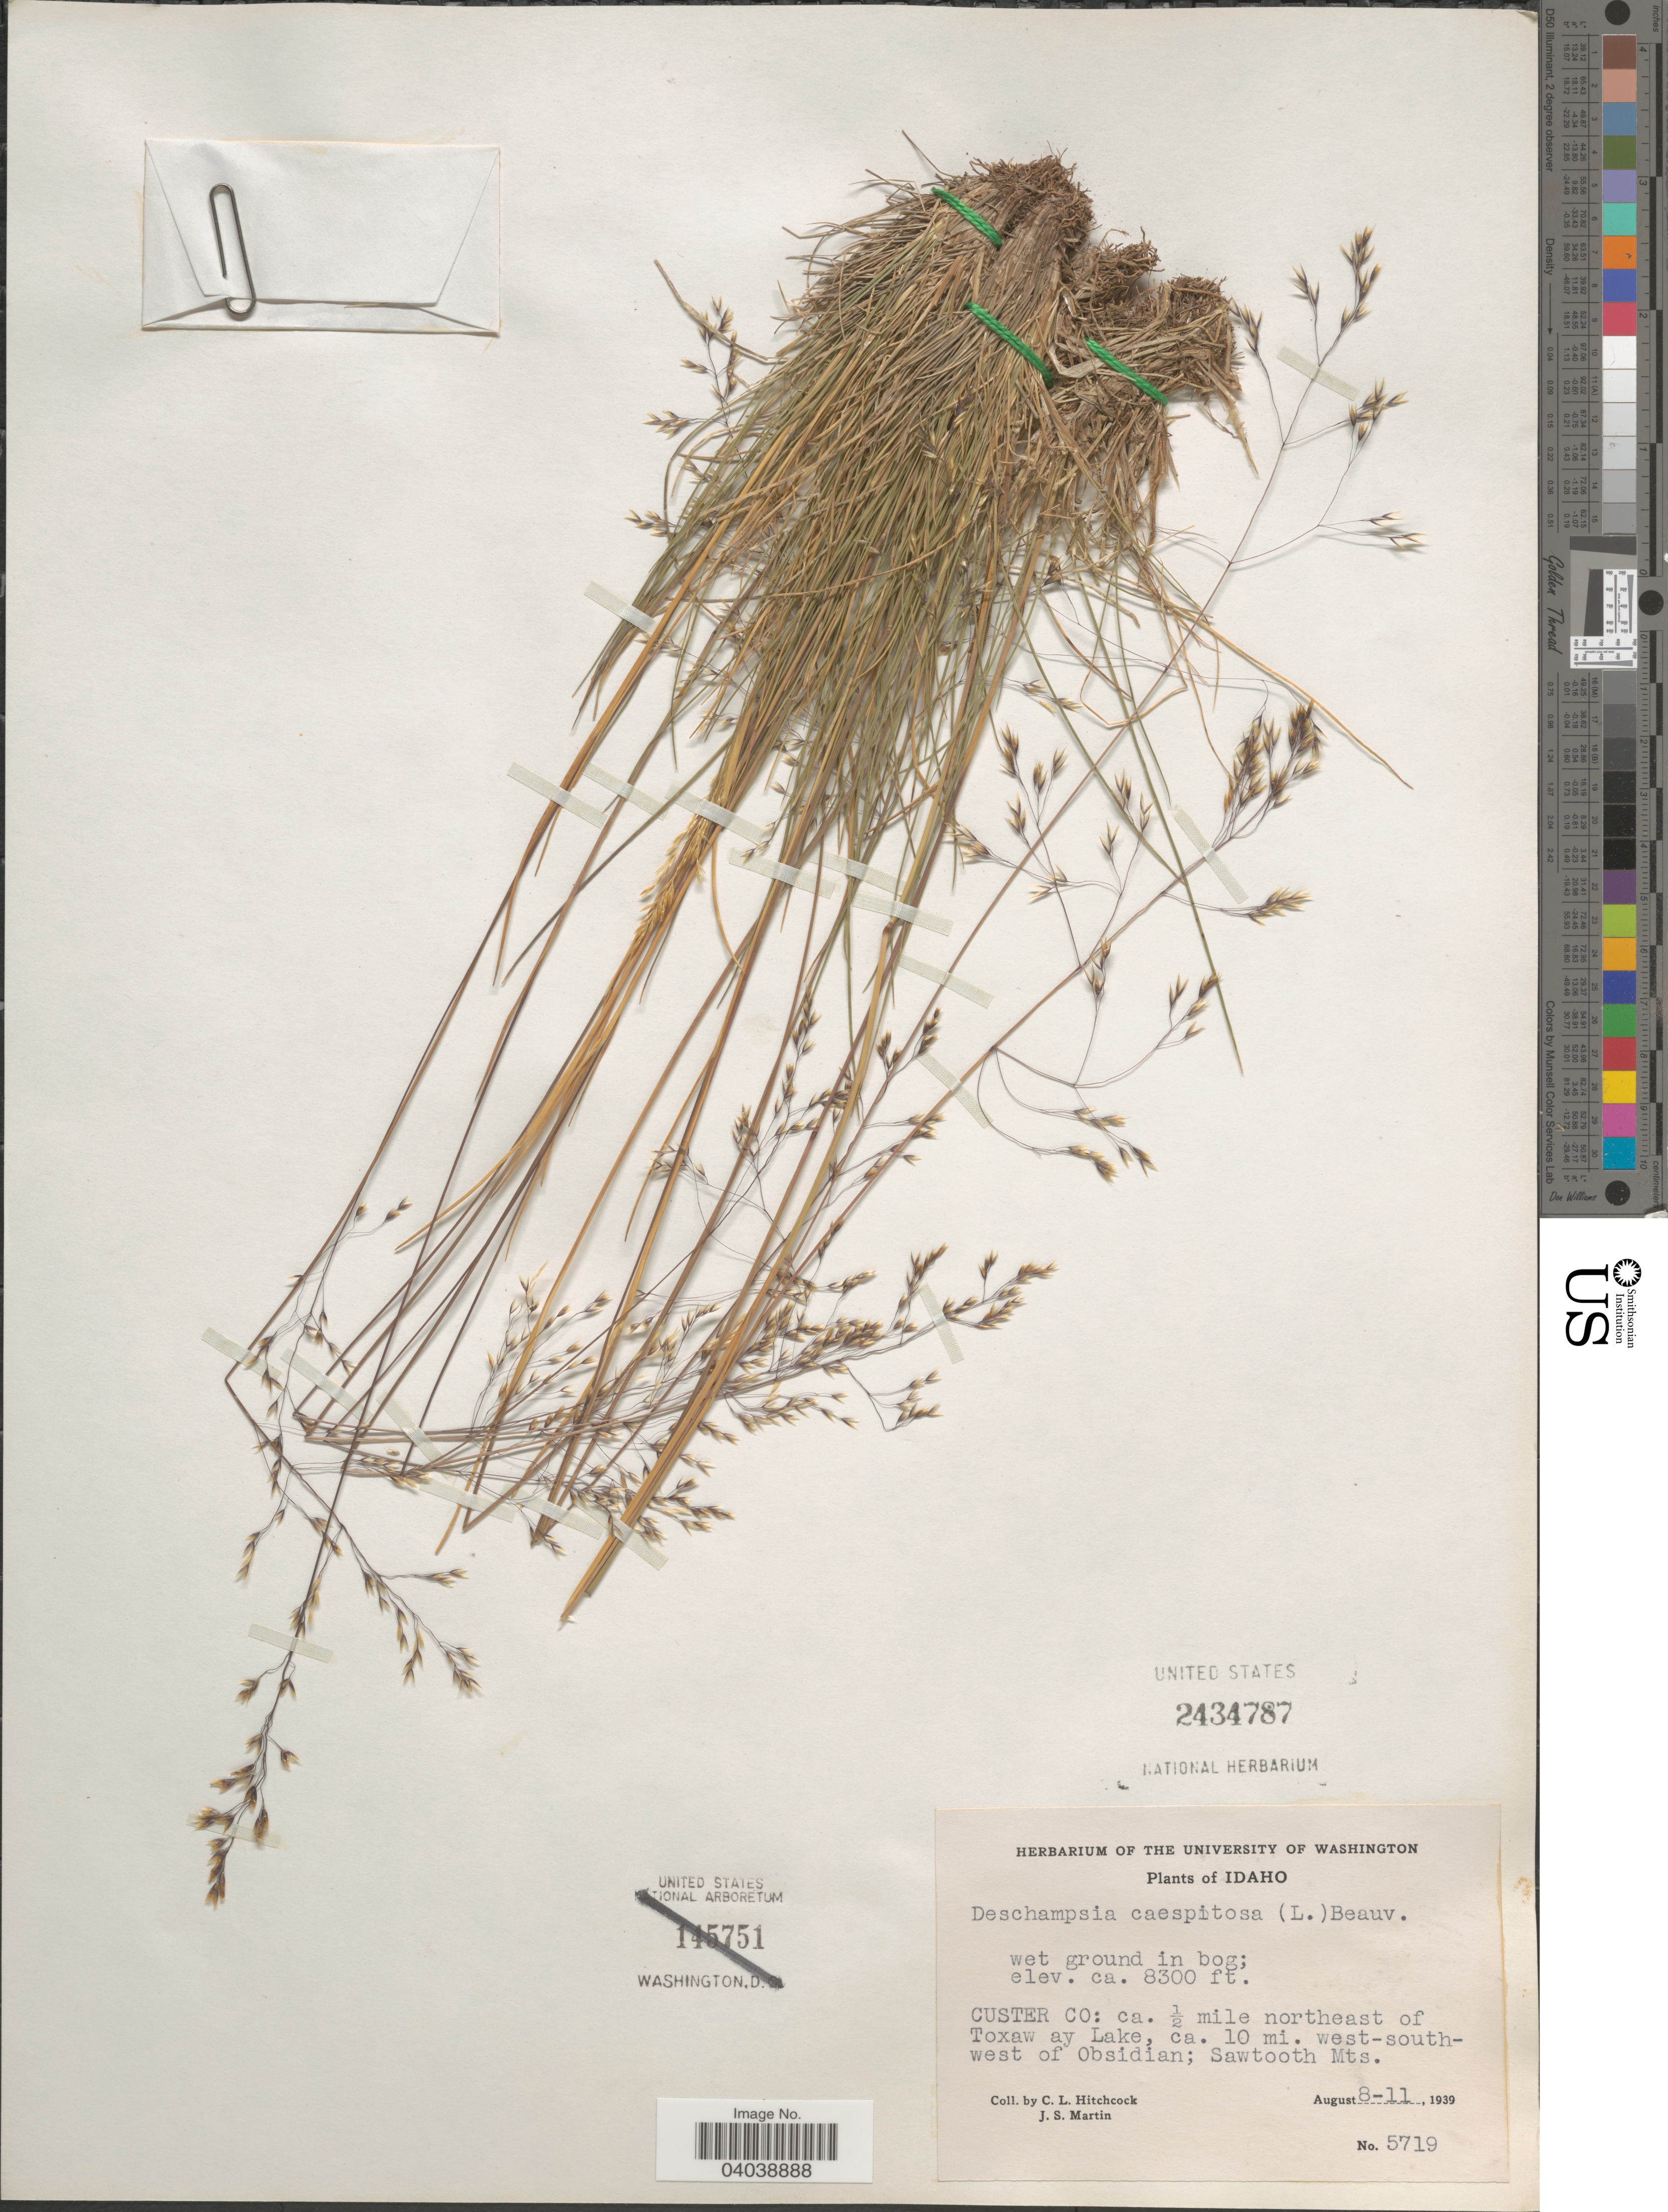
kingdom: Plantae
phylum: Tracheophyta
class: Liliopsida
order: Poales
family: Poaceae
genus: Deschampsia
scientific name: Deschampsia cespitosa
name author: (L.) P. Beauv.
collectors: C. L. Hitchcock & J. S. Martin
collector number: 5719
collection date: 1939-08-08/1939-08-11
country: United States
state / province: Idaho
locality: Custer Co: ca ½ mile northeast of Toxaw ay Lake, ca. 10 mi. west-south-west of Obsidian; Sawtooth Mts.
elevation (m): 2530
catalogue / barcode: US 2434787